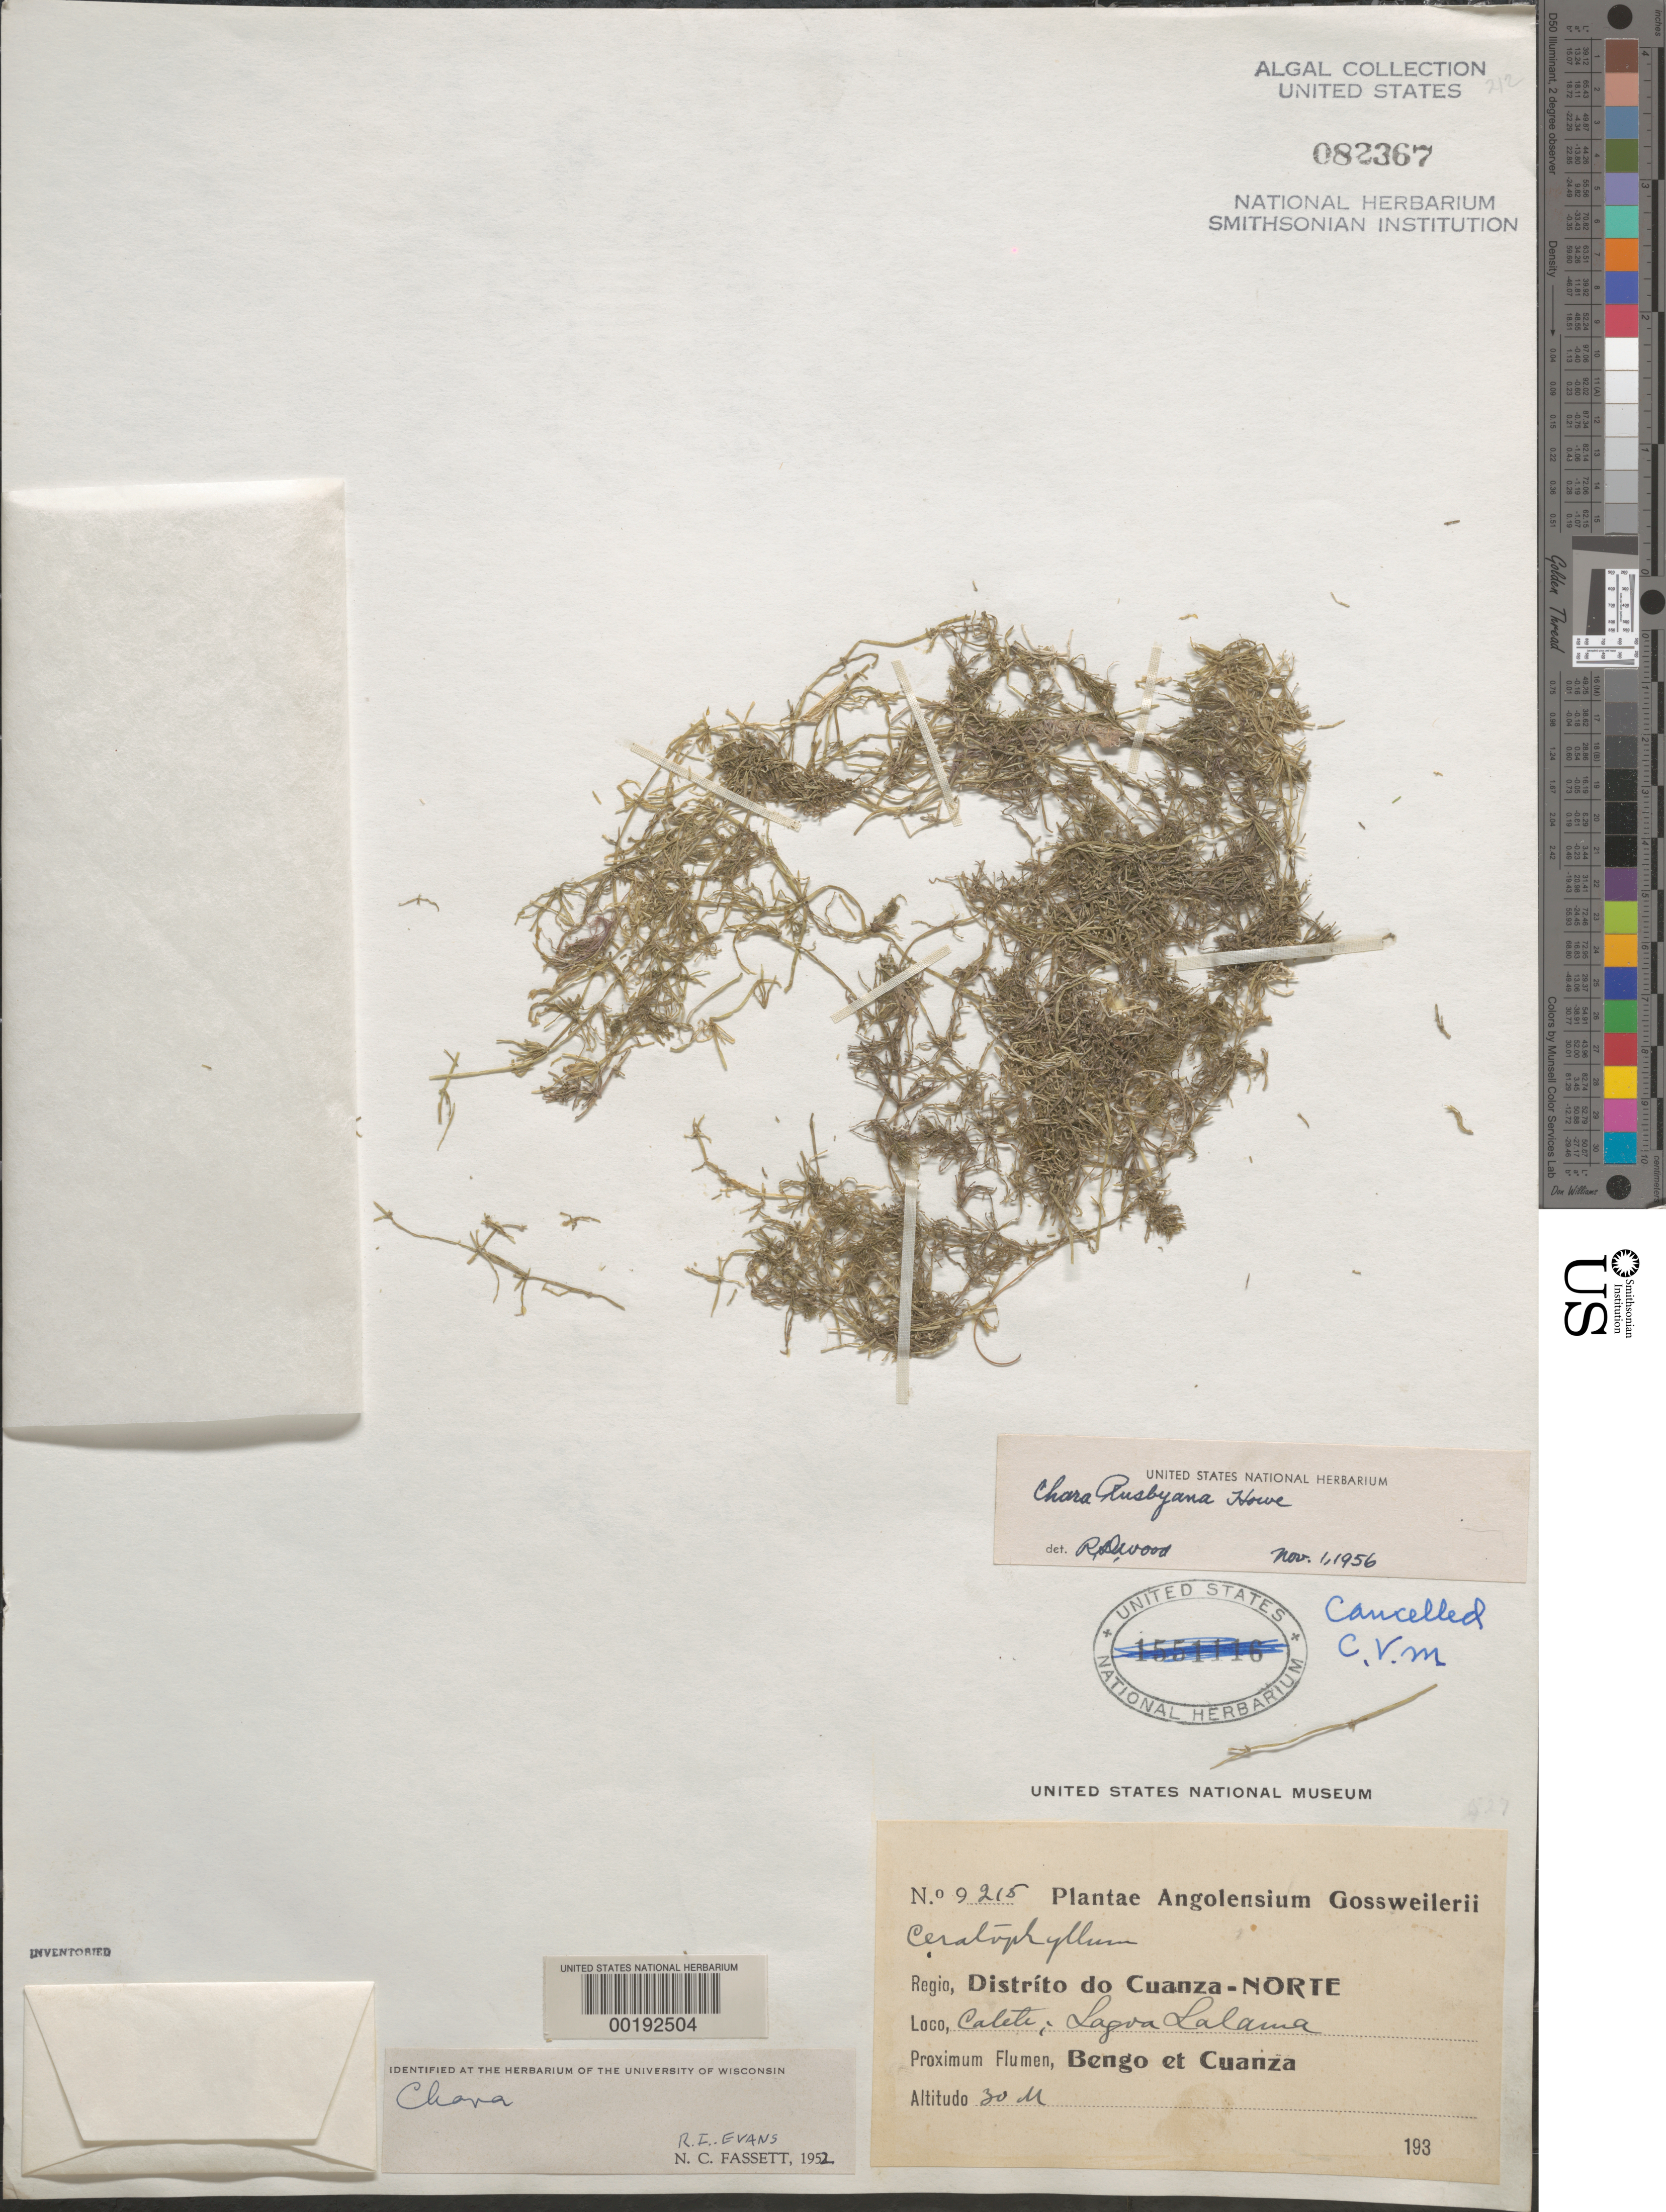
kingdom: Plantae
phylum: Charophyta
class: Charophyceae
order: Charales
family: Characeae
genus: Chara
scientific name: Chara rusbyana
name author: M. Howe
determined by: Wood, R. D.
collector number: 9215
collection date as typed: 193-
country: Angola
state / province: Cuanza Norte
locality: Lagoa Lalama, Catete, near Bengo River and Cuanza River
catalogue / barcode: US 82367